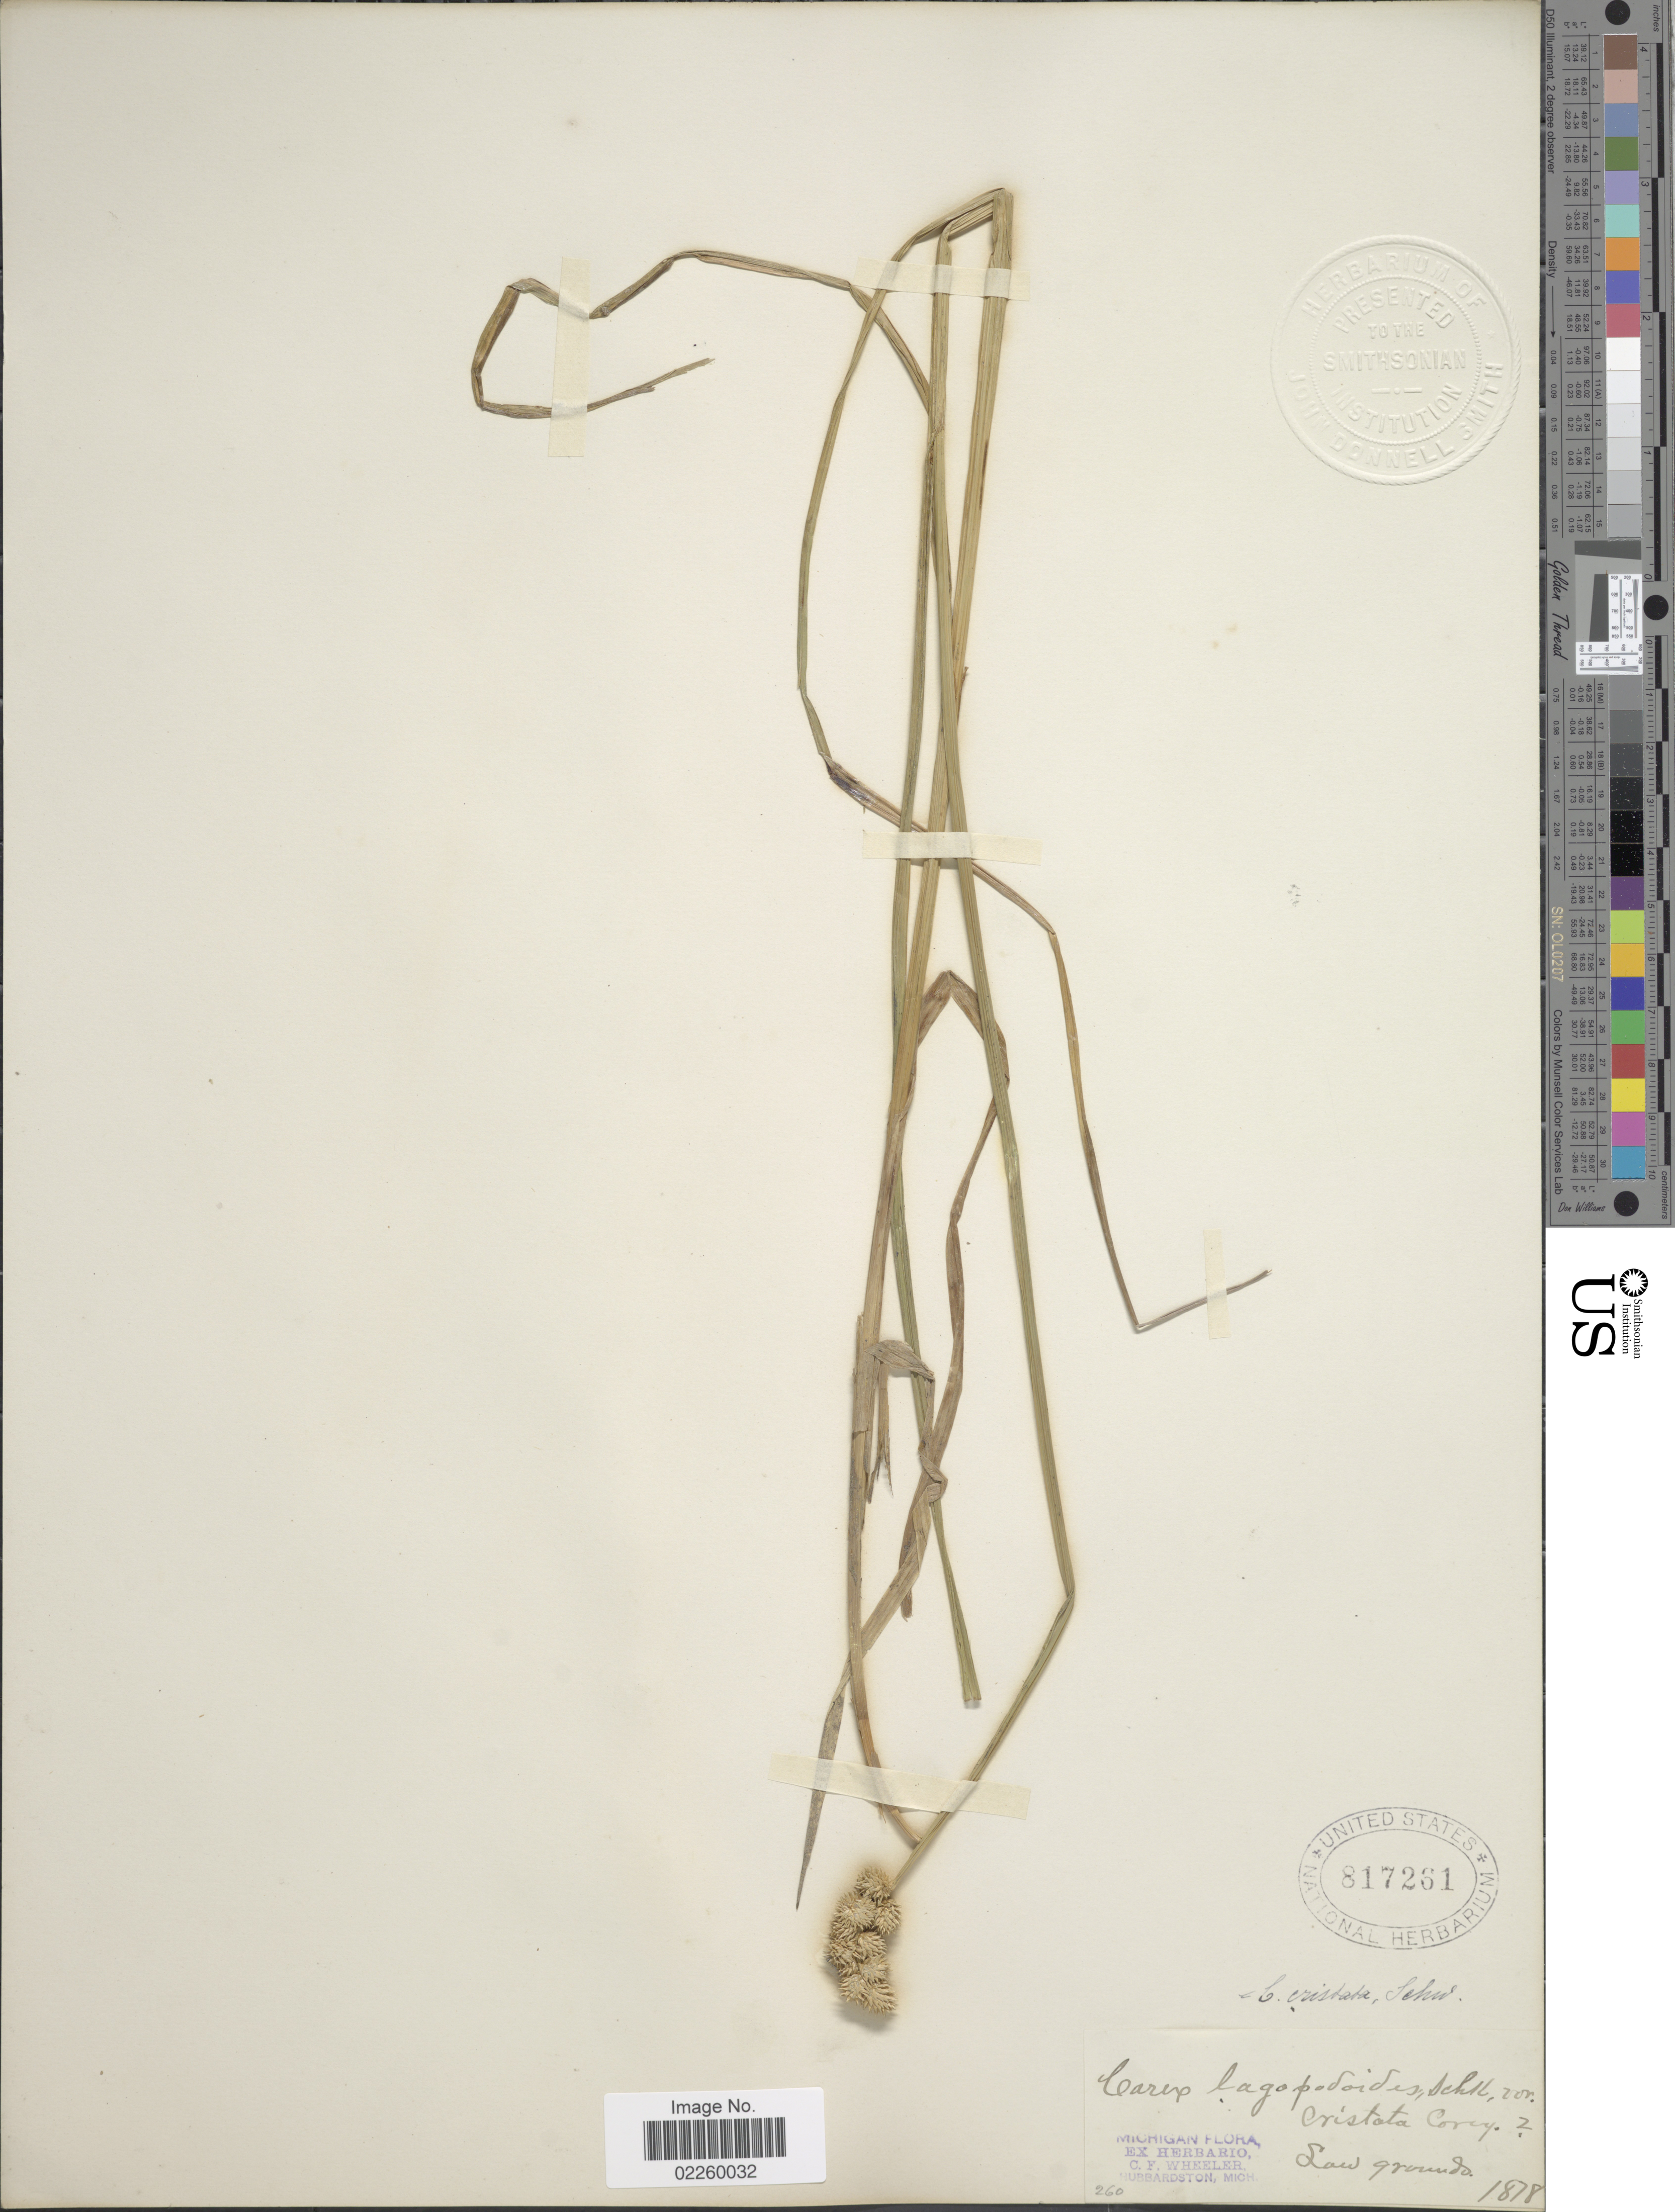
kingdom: Plantae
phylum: Tracheophyta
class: Liliopsida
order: Poales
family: Cyperaceae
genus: Carex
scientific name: Carex cristatella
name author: Britton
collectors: ex herb. Wheeler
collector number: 260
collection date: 1878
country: United States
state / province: Michigan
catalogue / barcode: US 817261